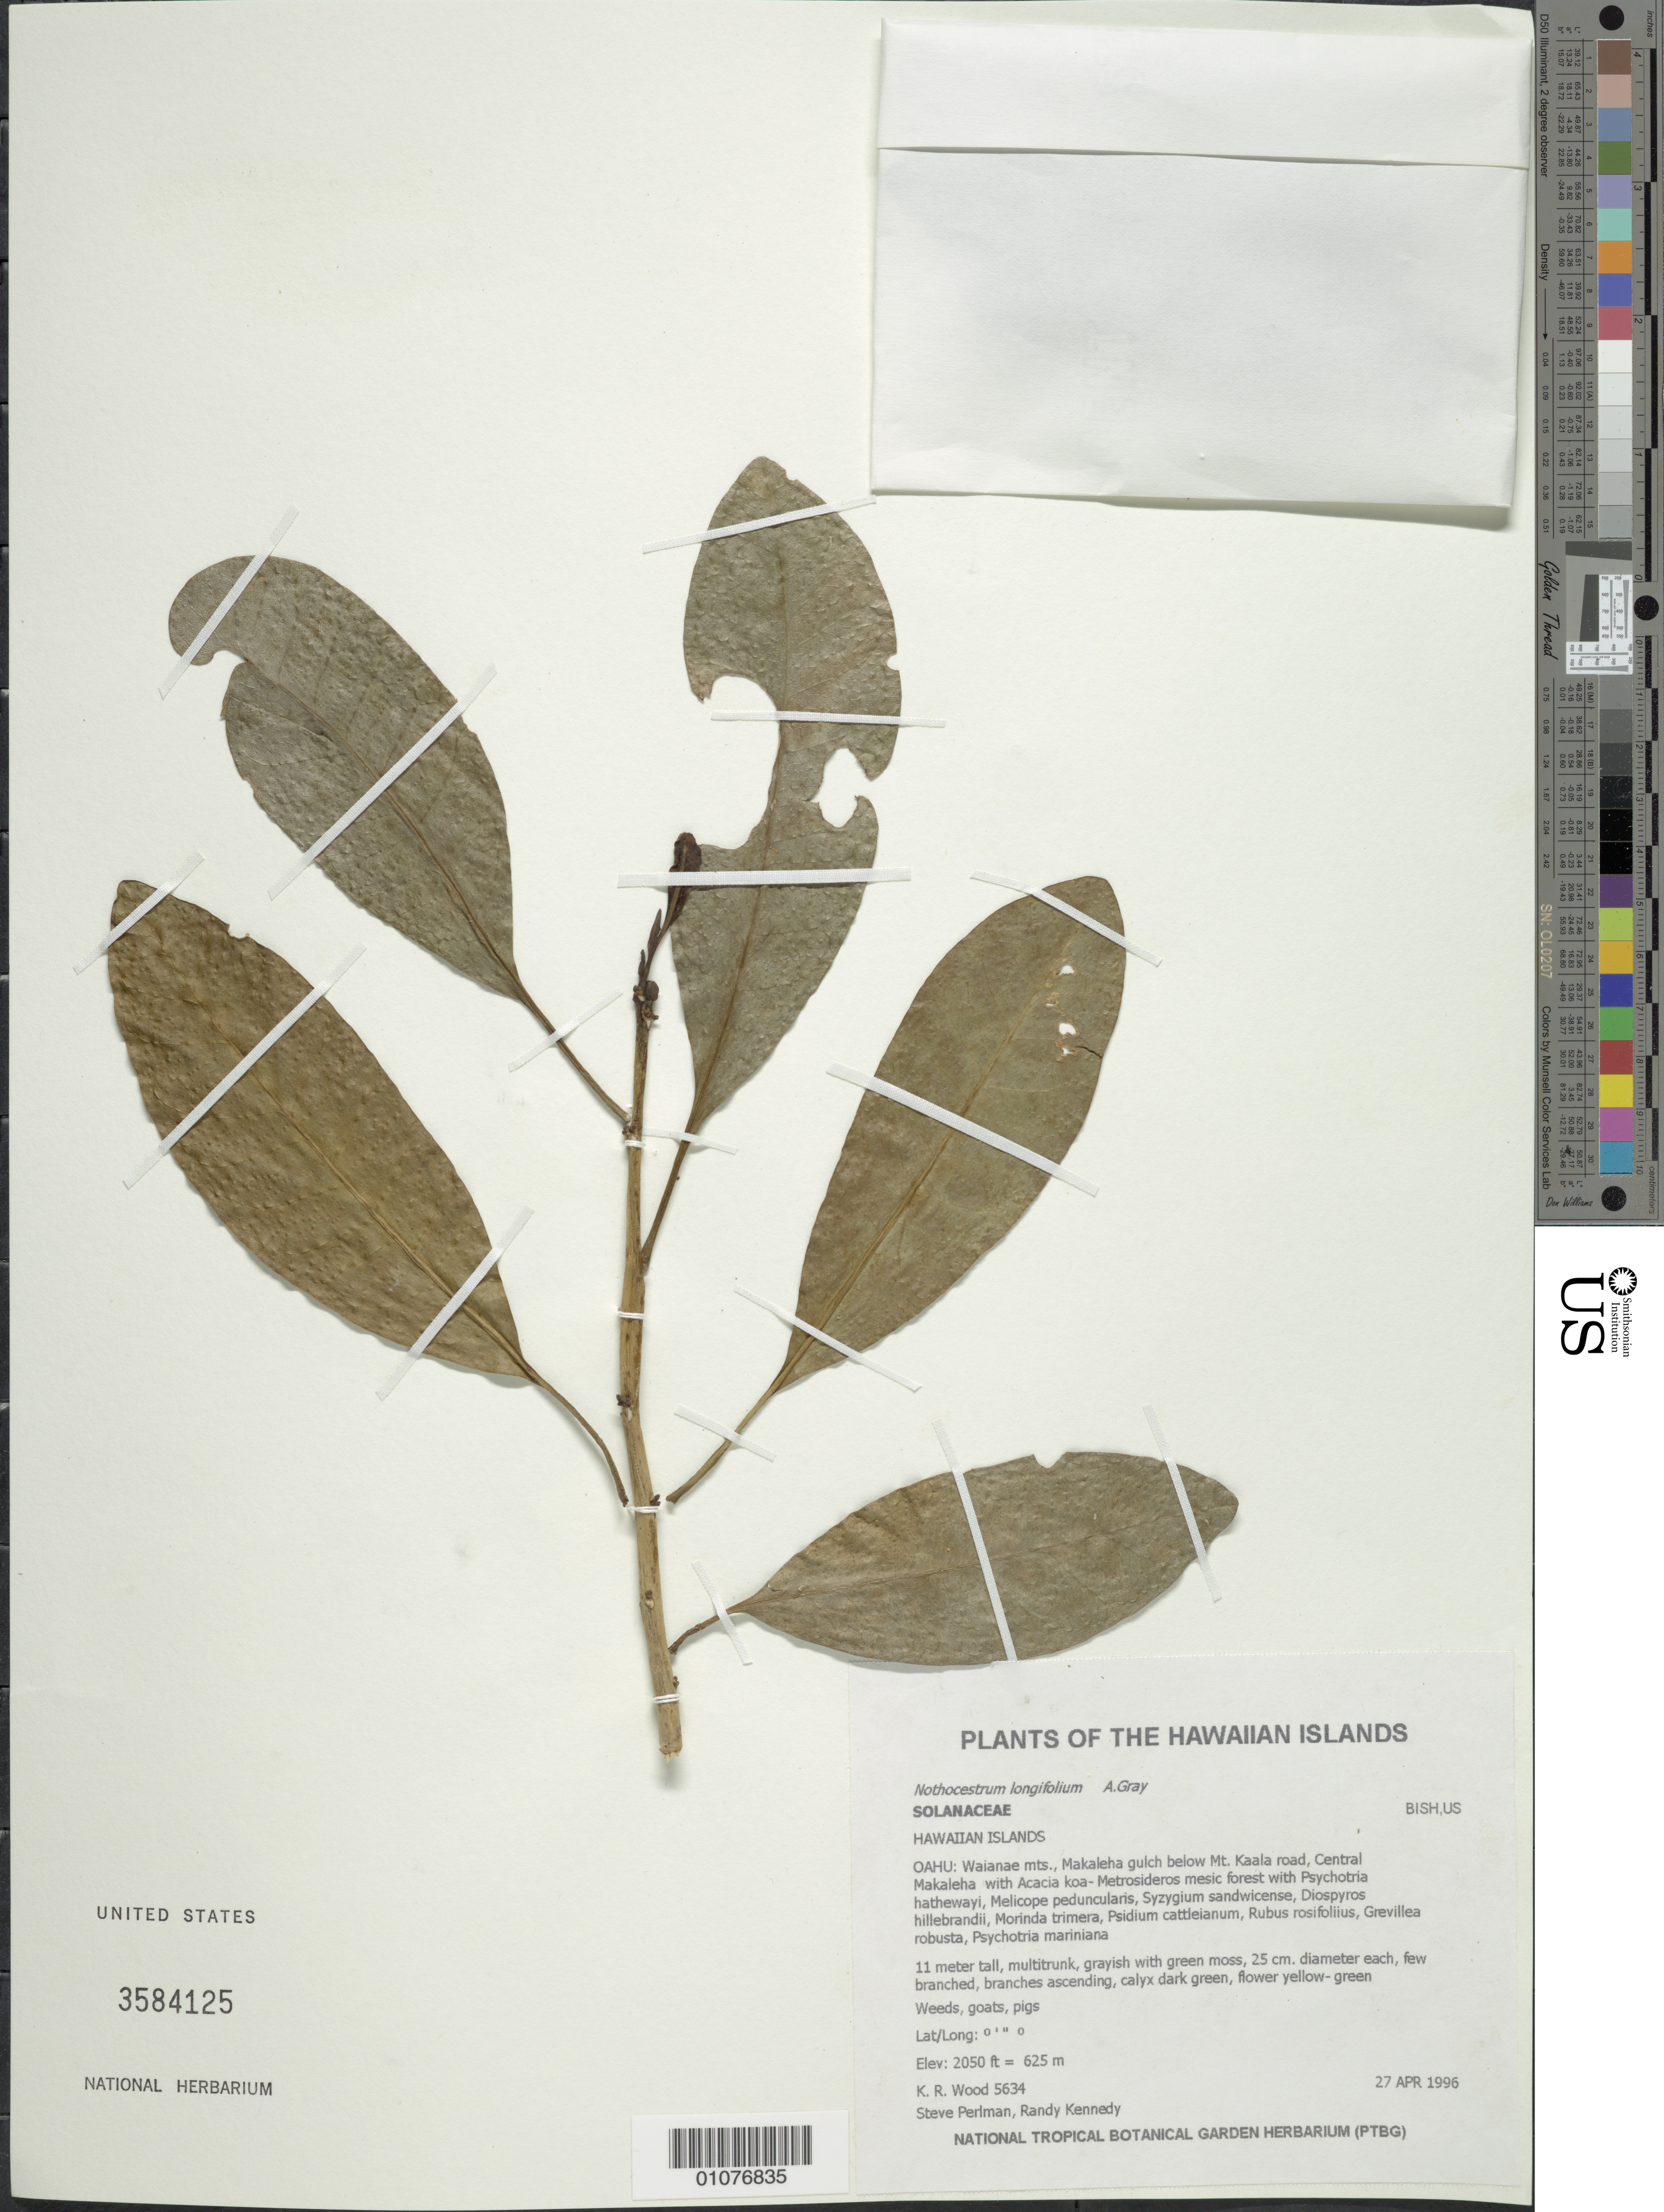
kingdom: Plantae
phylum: Tracheophyta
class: Magnoliopsida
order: Solanales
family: Solanaceae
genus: Nothocestrum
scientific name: Nothocestrum longifolium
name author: A. Gray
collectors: K. R. Wood, S. P. Perlman & R. Kennedy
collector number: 5634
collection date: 1996-04-27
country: United States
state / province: Hawaii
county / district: Honolulu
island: Oahu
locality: Waianae mts., Makaleha gulch below Mt. Kaala road, Central Makaleha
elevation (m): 625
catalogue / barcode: US 3584125